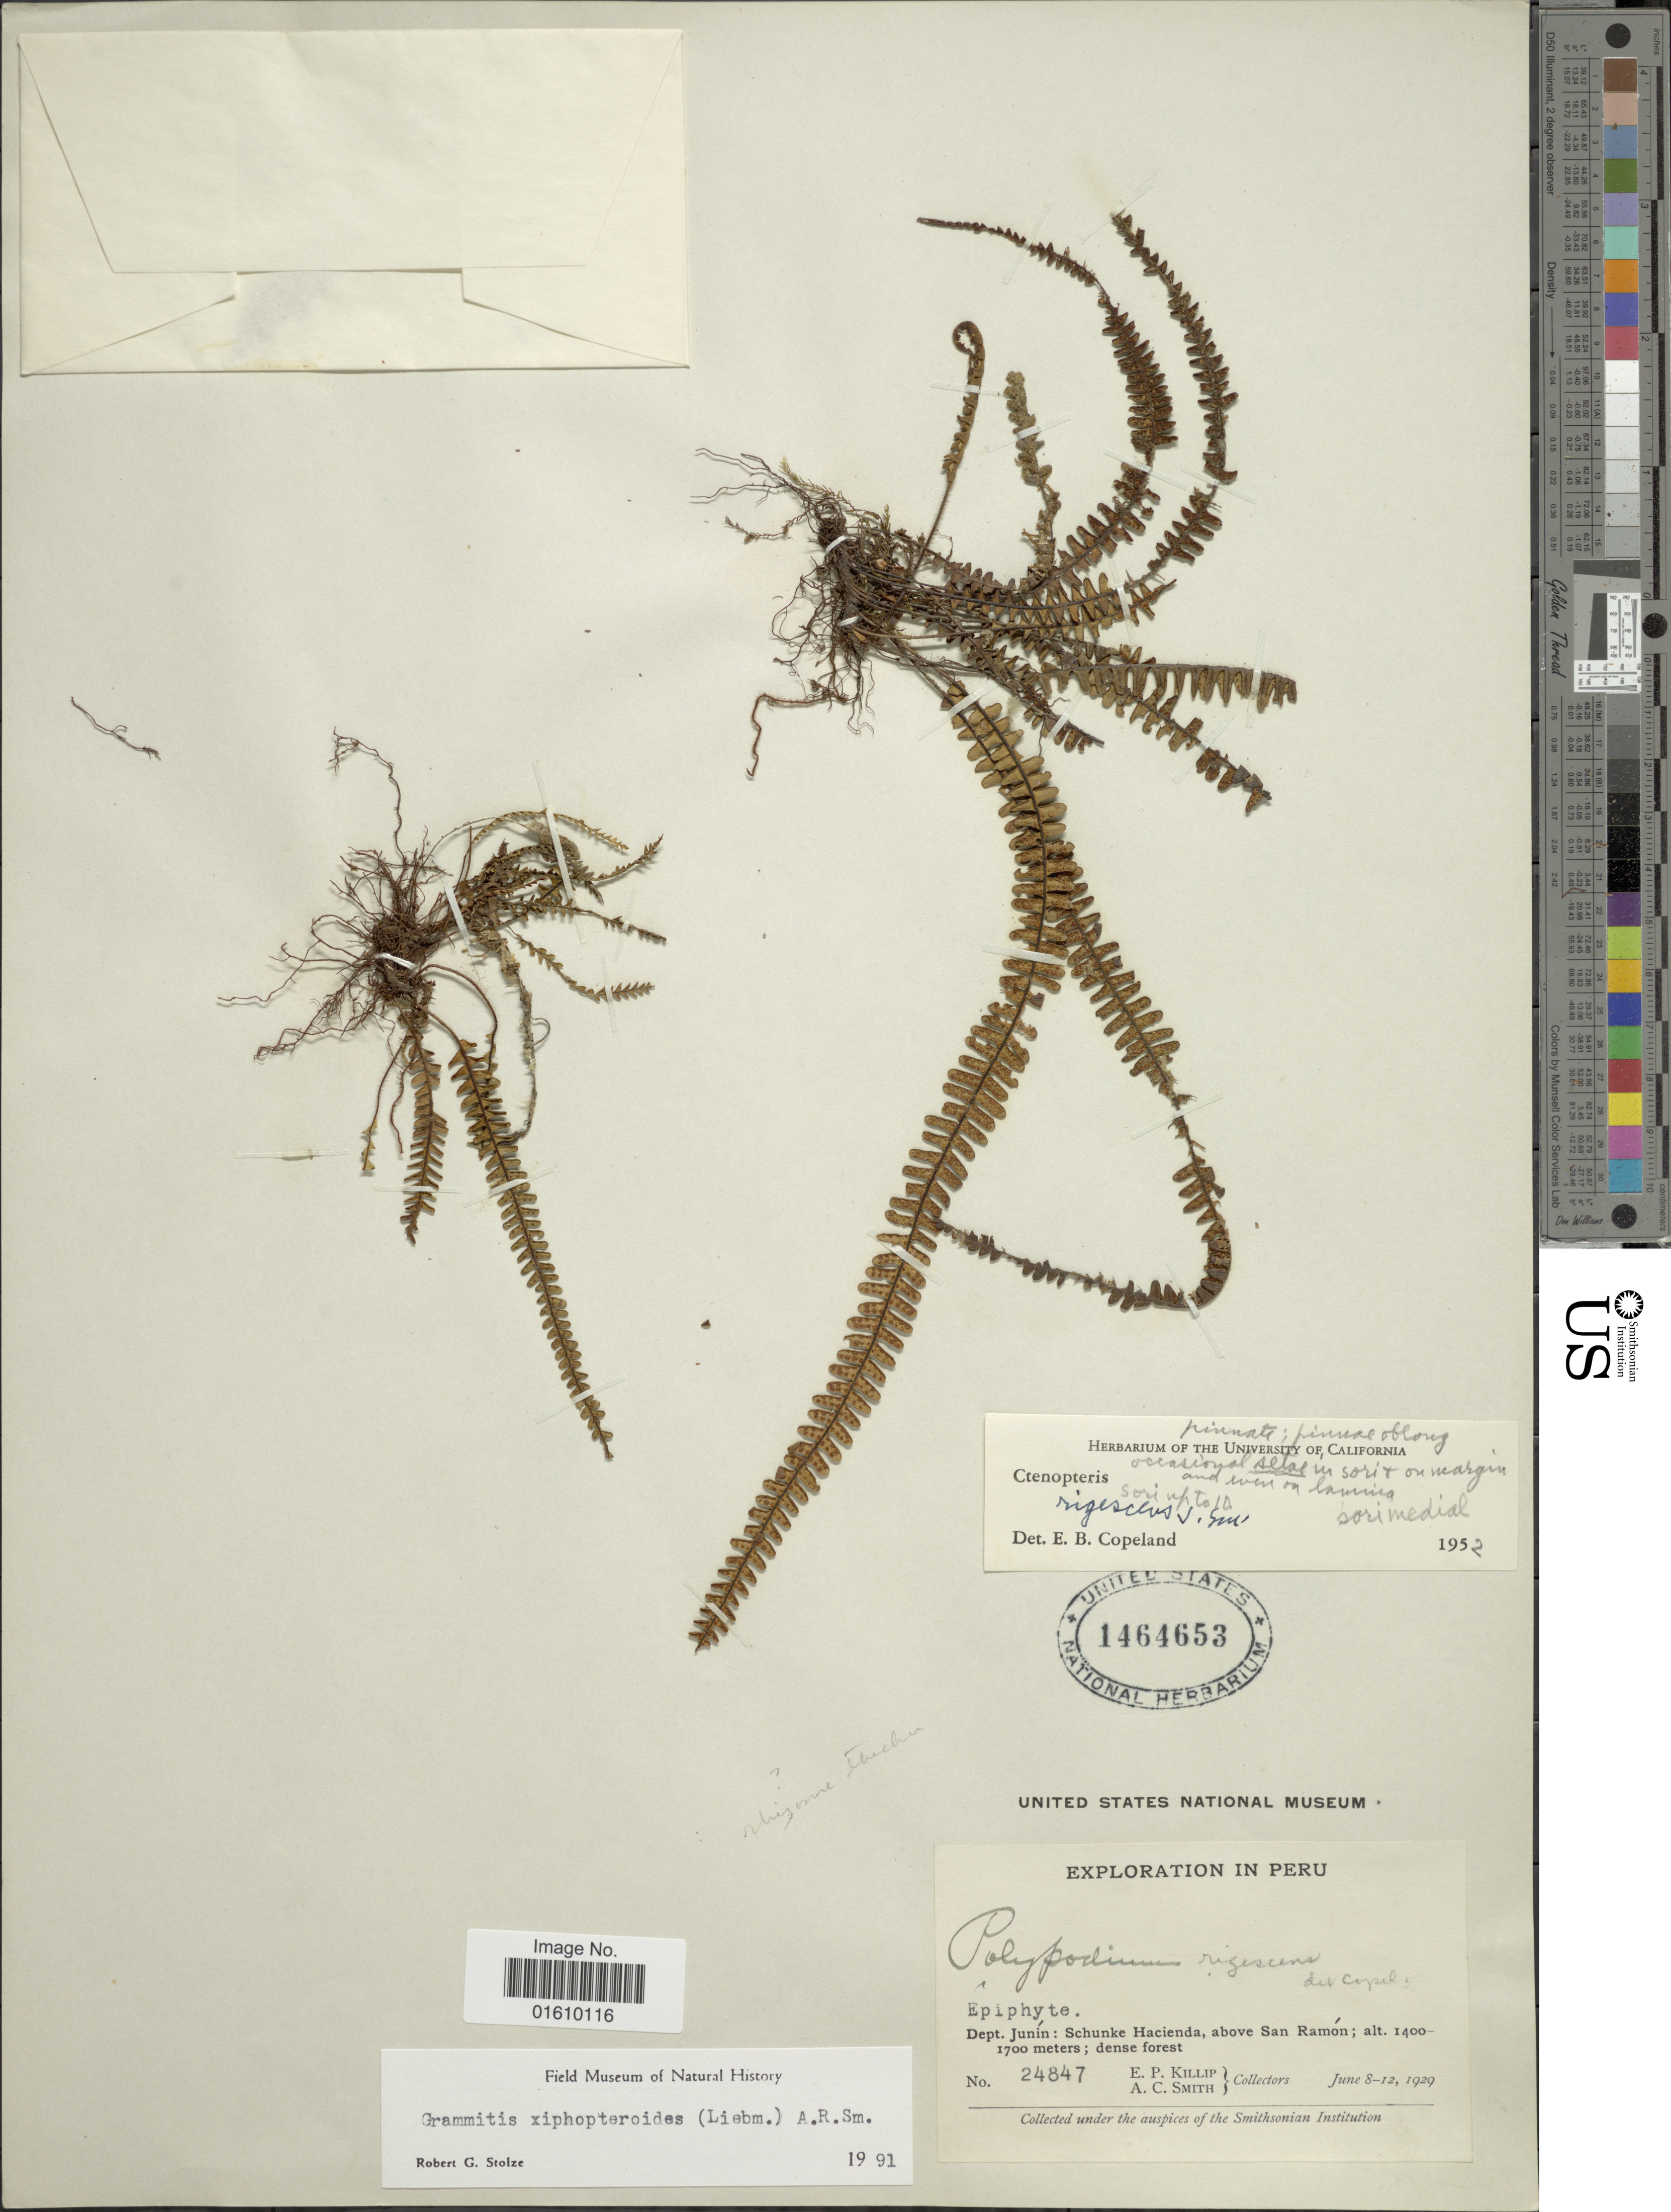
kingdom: Plantae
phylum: Tracheophyta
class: Polypodiopsida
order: Polypodiales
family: Polypodiaceae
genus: Melpomene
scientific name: Melpomene xiphopteroides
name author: (Liebm.) A.R. Sm. & R.C. Moran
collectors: E. P. Killip & A. C. Smith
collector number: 24847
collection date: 1929-06-08/1929-06-12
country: Peru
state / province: Junín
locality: Schunke Hacienda, above San Ramón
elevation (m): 1400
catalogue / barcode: US 1464653